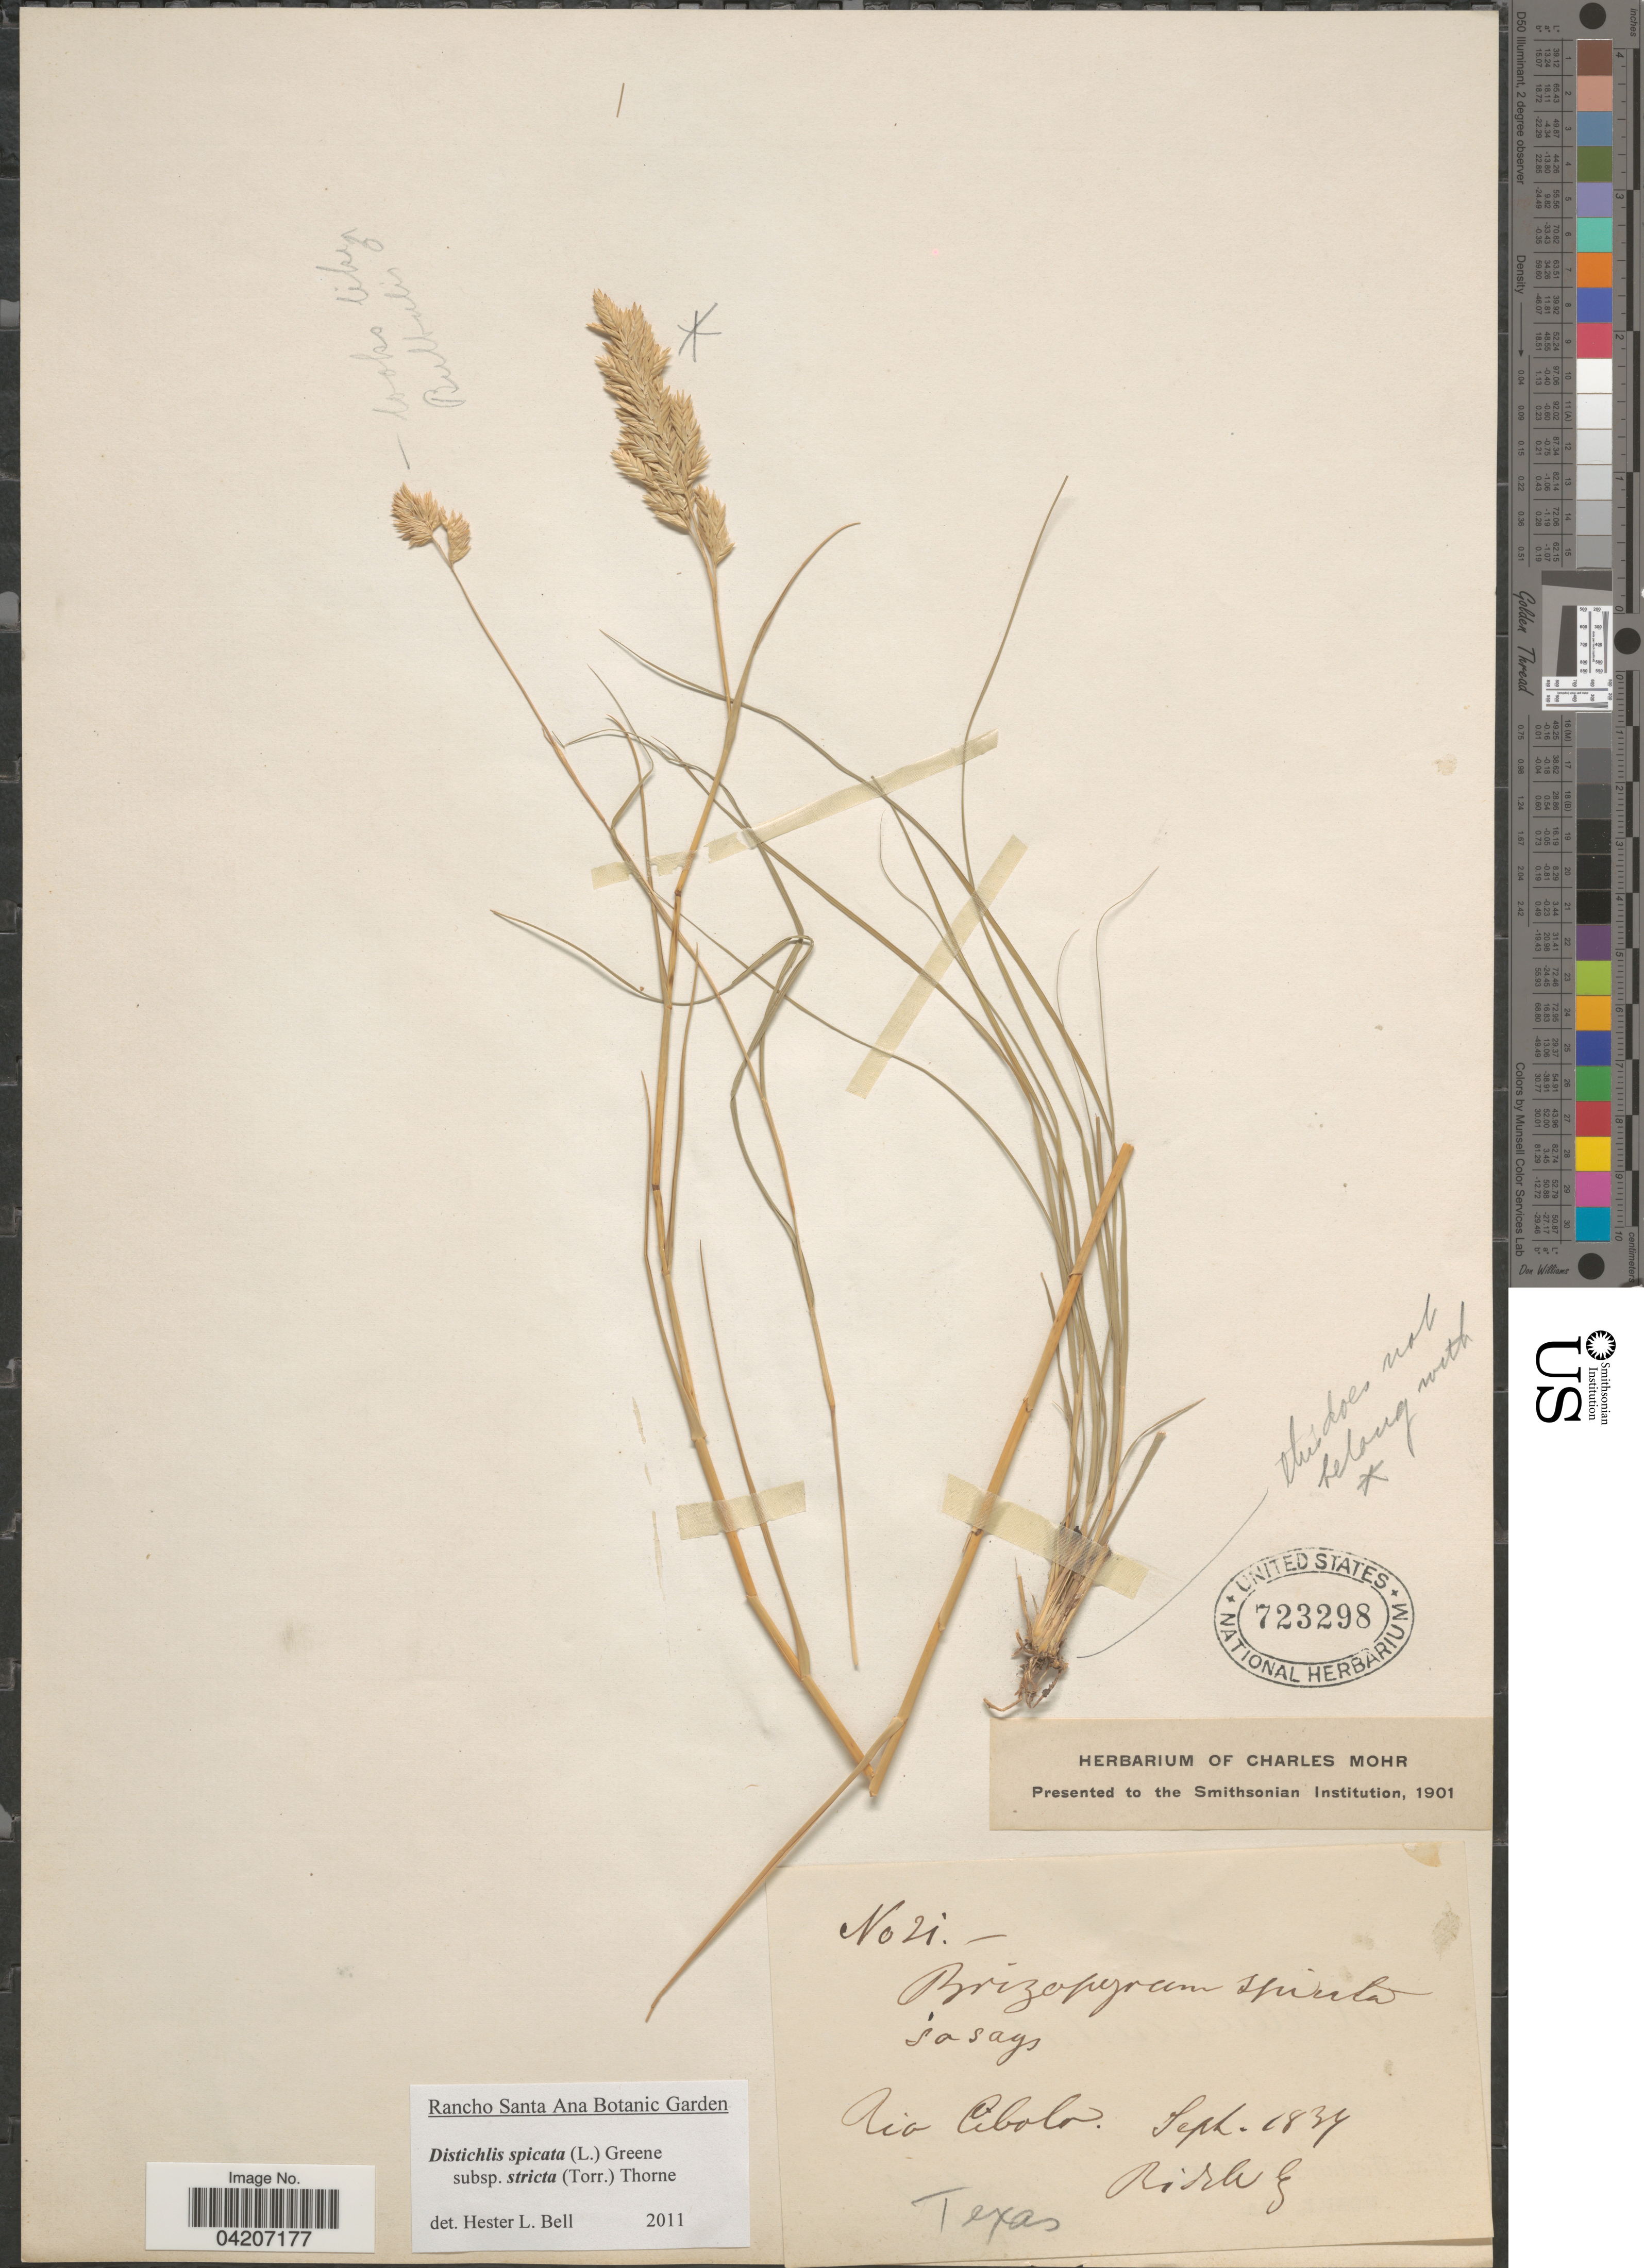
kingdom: Plantae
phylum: Tracheophyta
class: Liliopsida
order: Poales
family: Poaceae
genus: Distichlis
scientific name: Distichlis spicata subsp. stricta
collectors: -. Ridele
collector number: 21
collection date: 1834-09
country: United States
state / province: Texas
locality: Rio Cibolo.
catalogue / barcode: US 723298